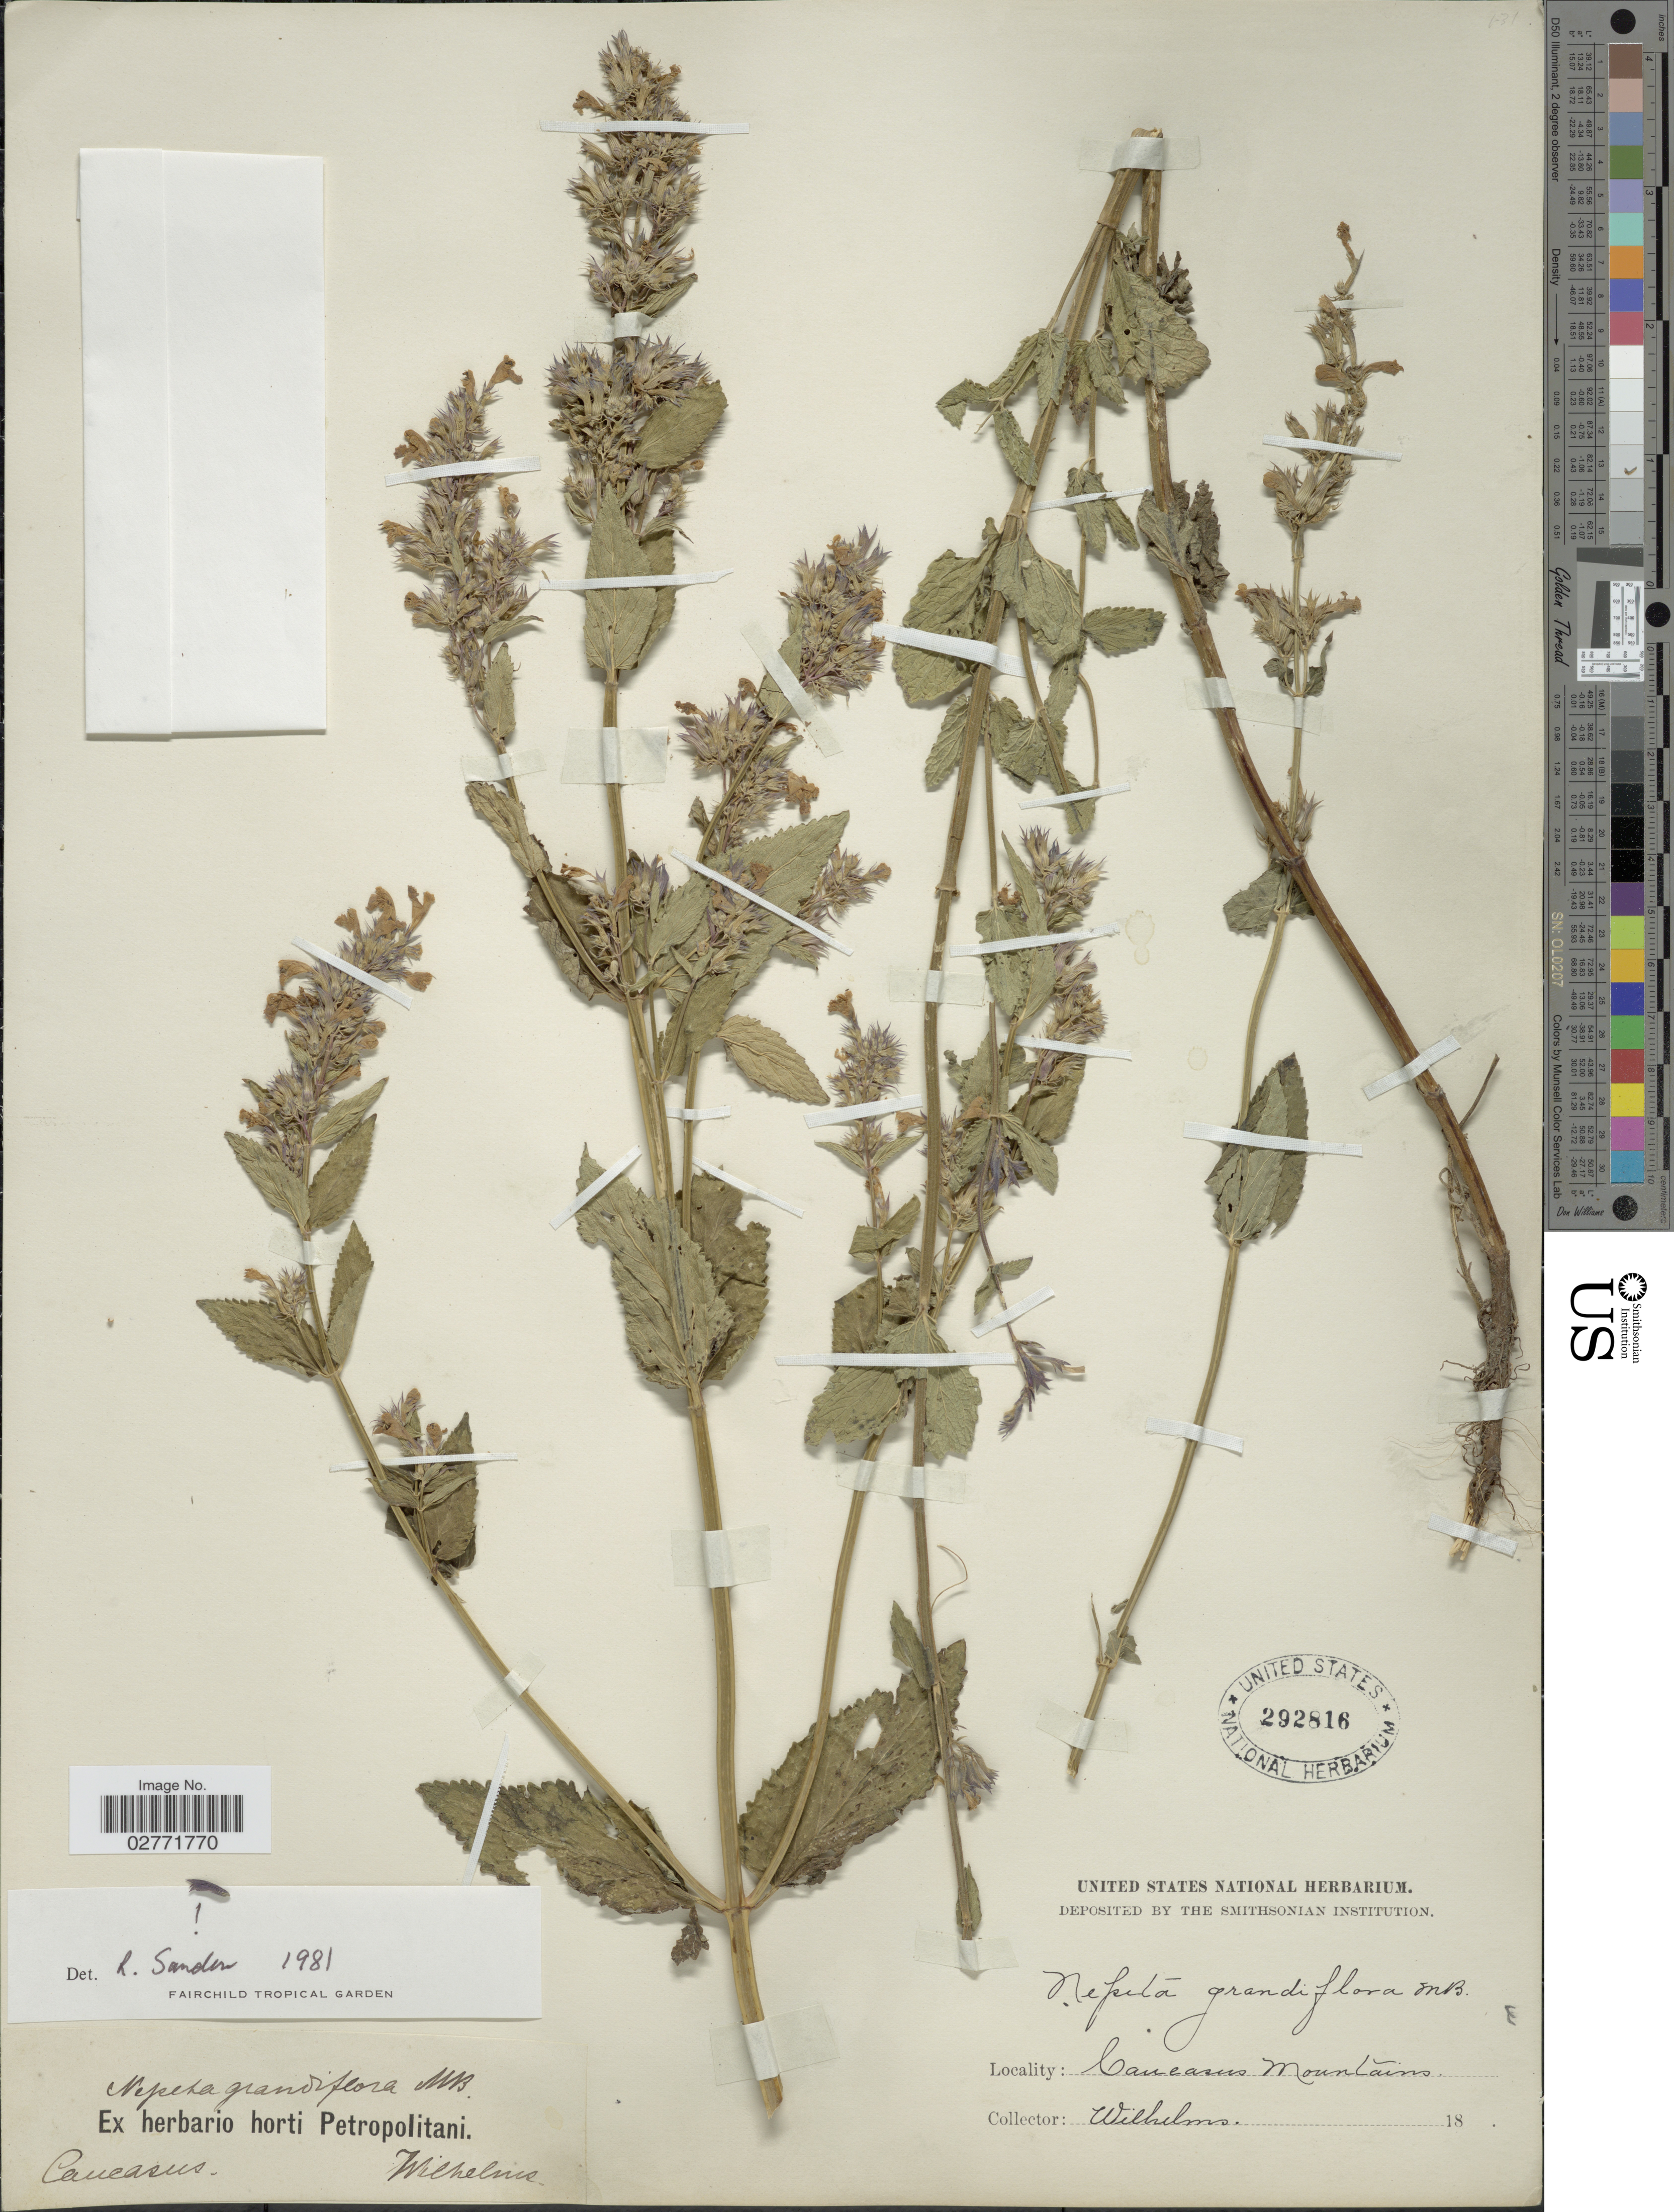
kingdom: Plantae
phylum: Tracheophyta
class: Magnoliopsida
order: Lamiales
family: Lamiaceae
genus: Nepeta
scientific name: Nepeta grandiflora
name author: M. Bieb.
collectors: C. Wilhelms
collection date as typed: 18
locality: Caucasus Mountains. Caucasus.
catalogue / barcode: US 292816